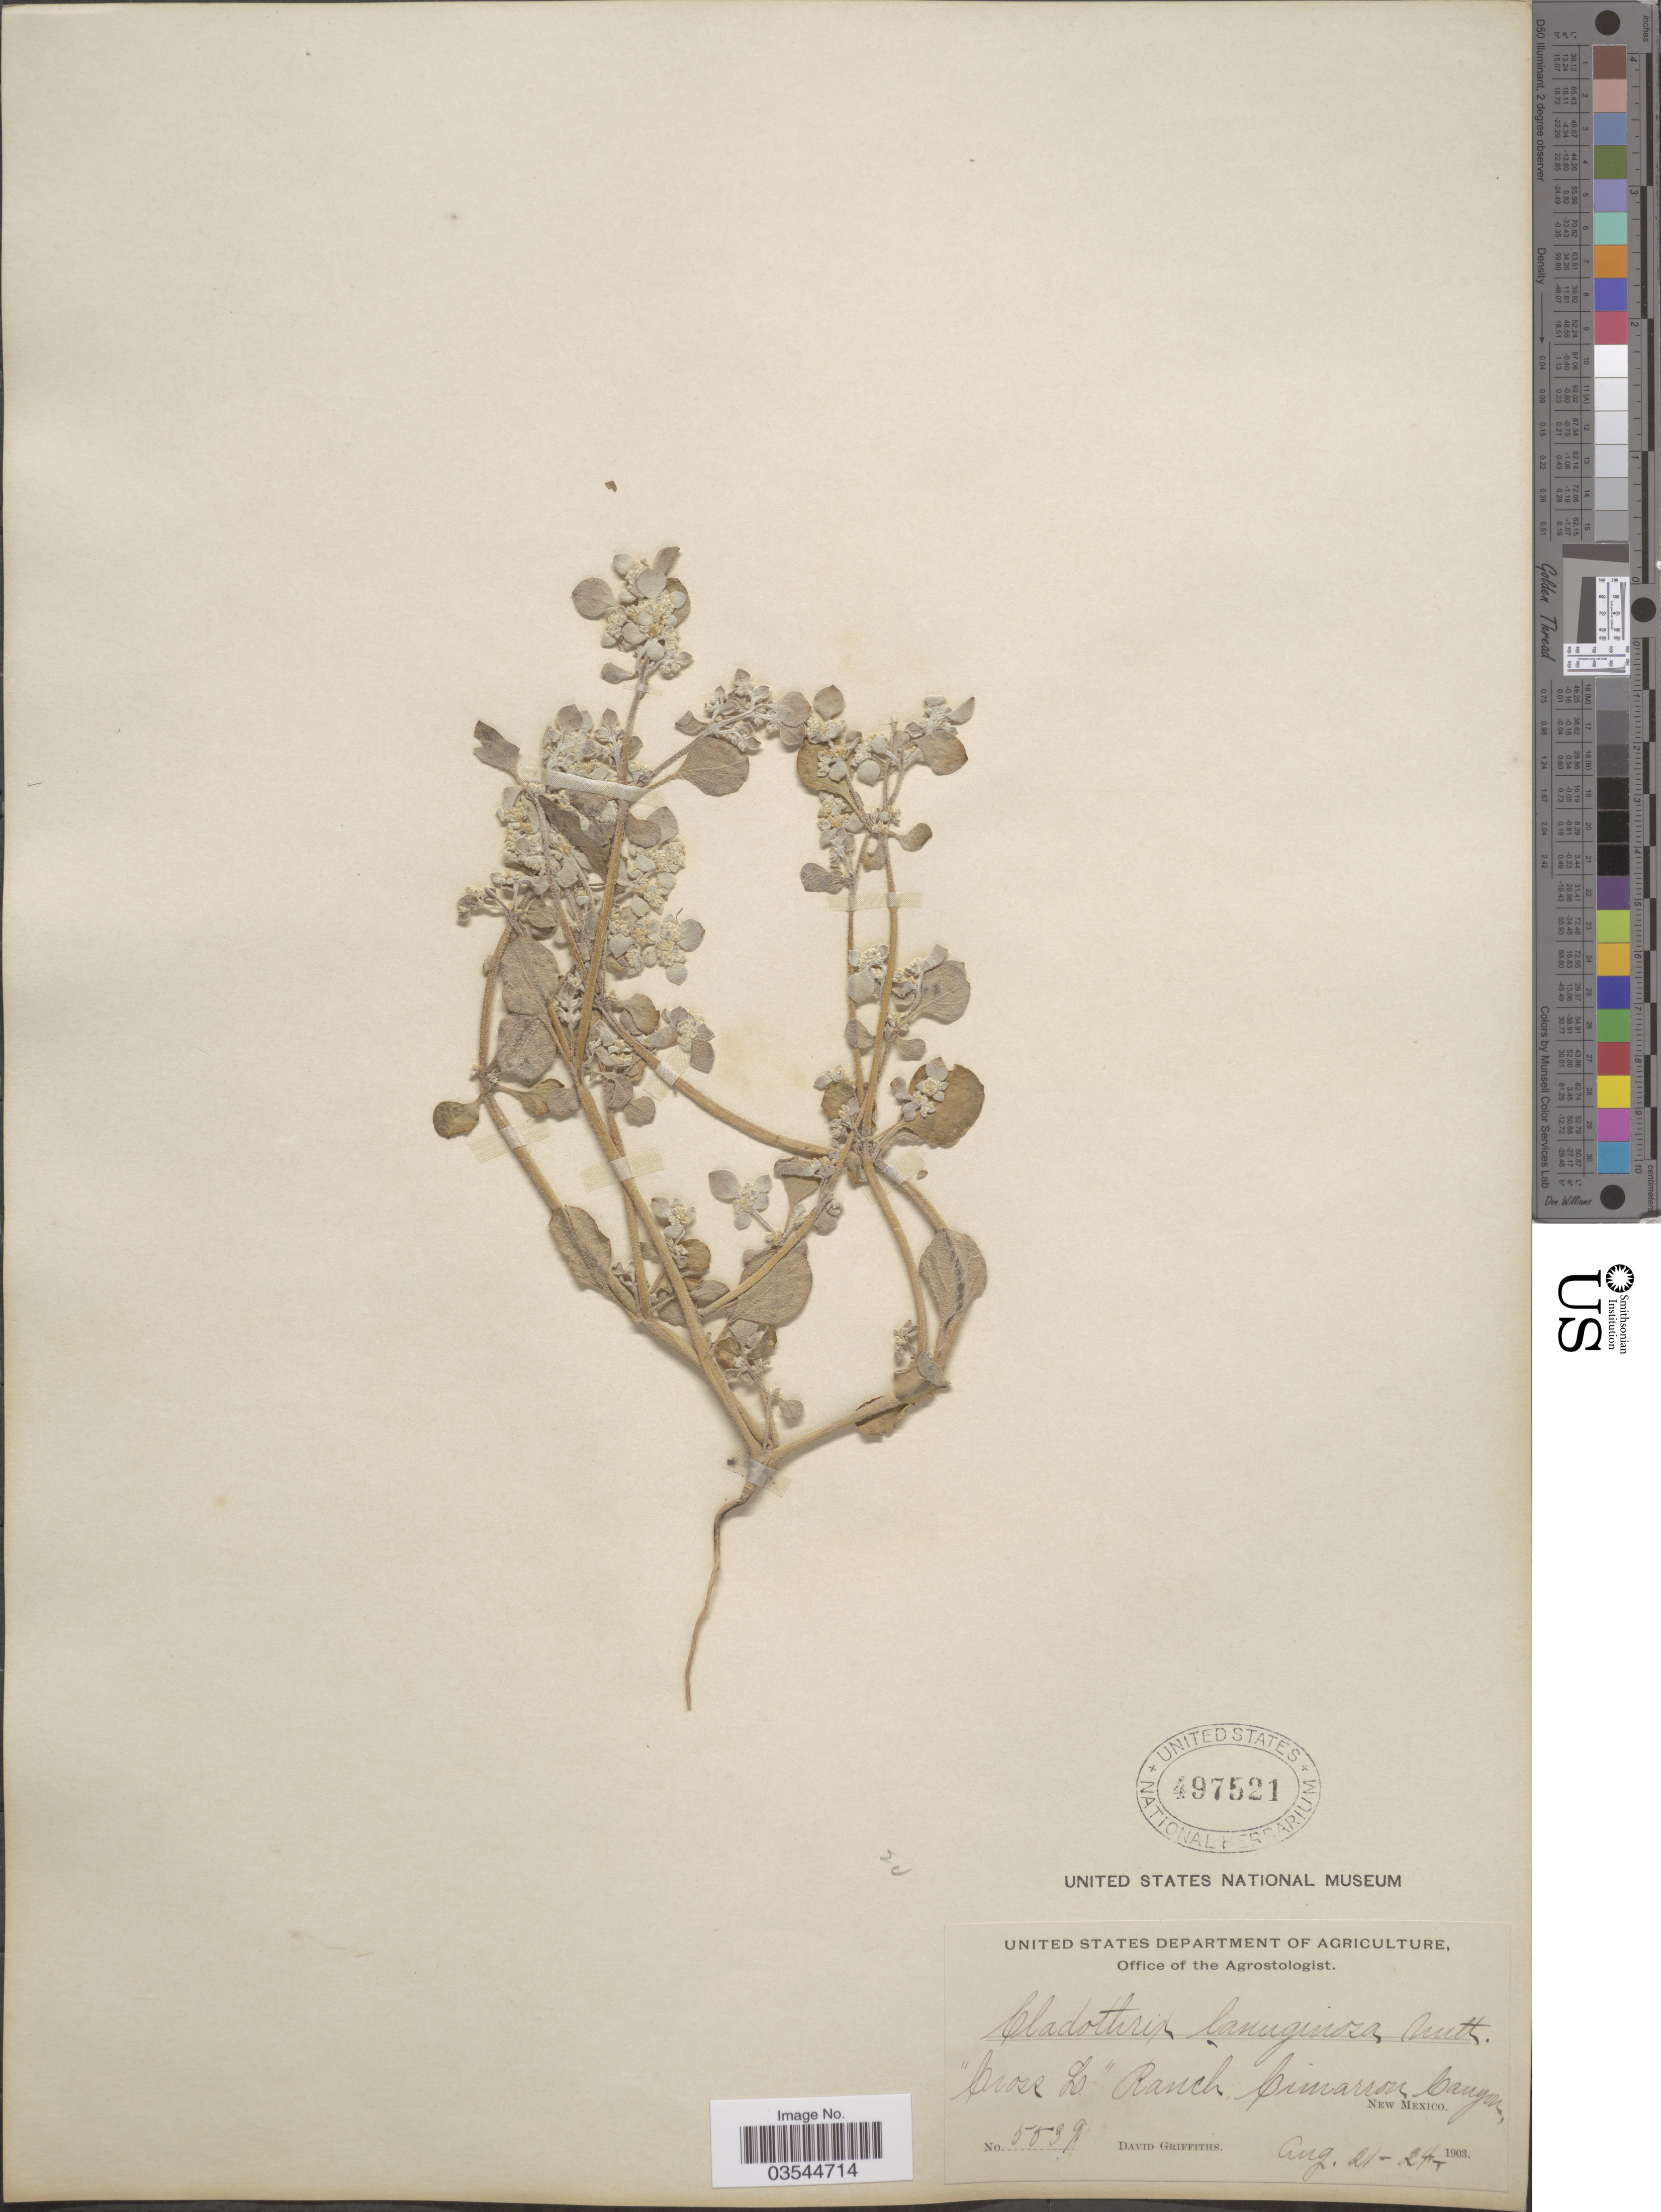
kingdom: Plantae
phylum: Tracheophyta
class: Magnoliopsida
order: Caryophyllales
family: Amaranthaceae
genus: Tidestromia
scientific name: Tidestromia lanuginosa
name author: (Nutt.) Standl.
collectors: D. Griffiths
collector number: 5539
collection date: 1903-08-21/1903-08-24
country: United States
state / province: New Mexico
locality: Cross L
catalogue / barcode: US 497521